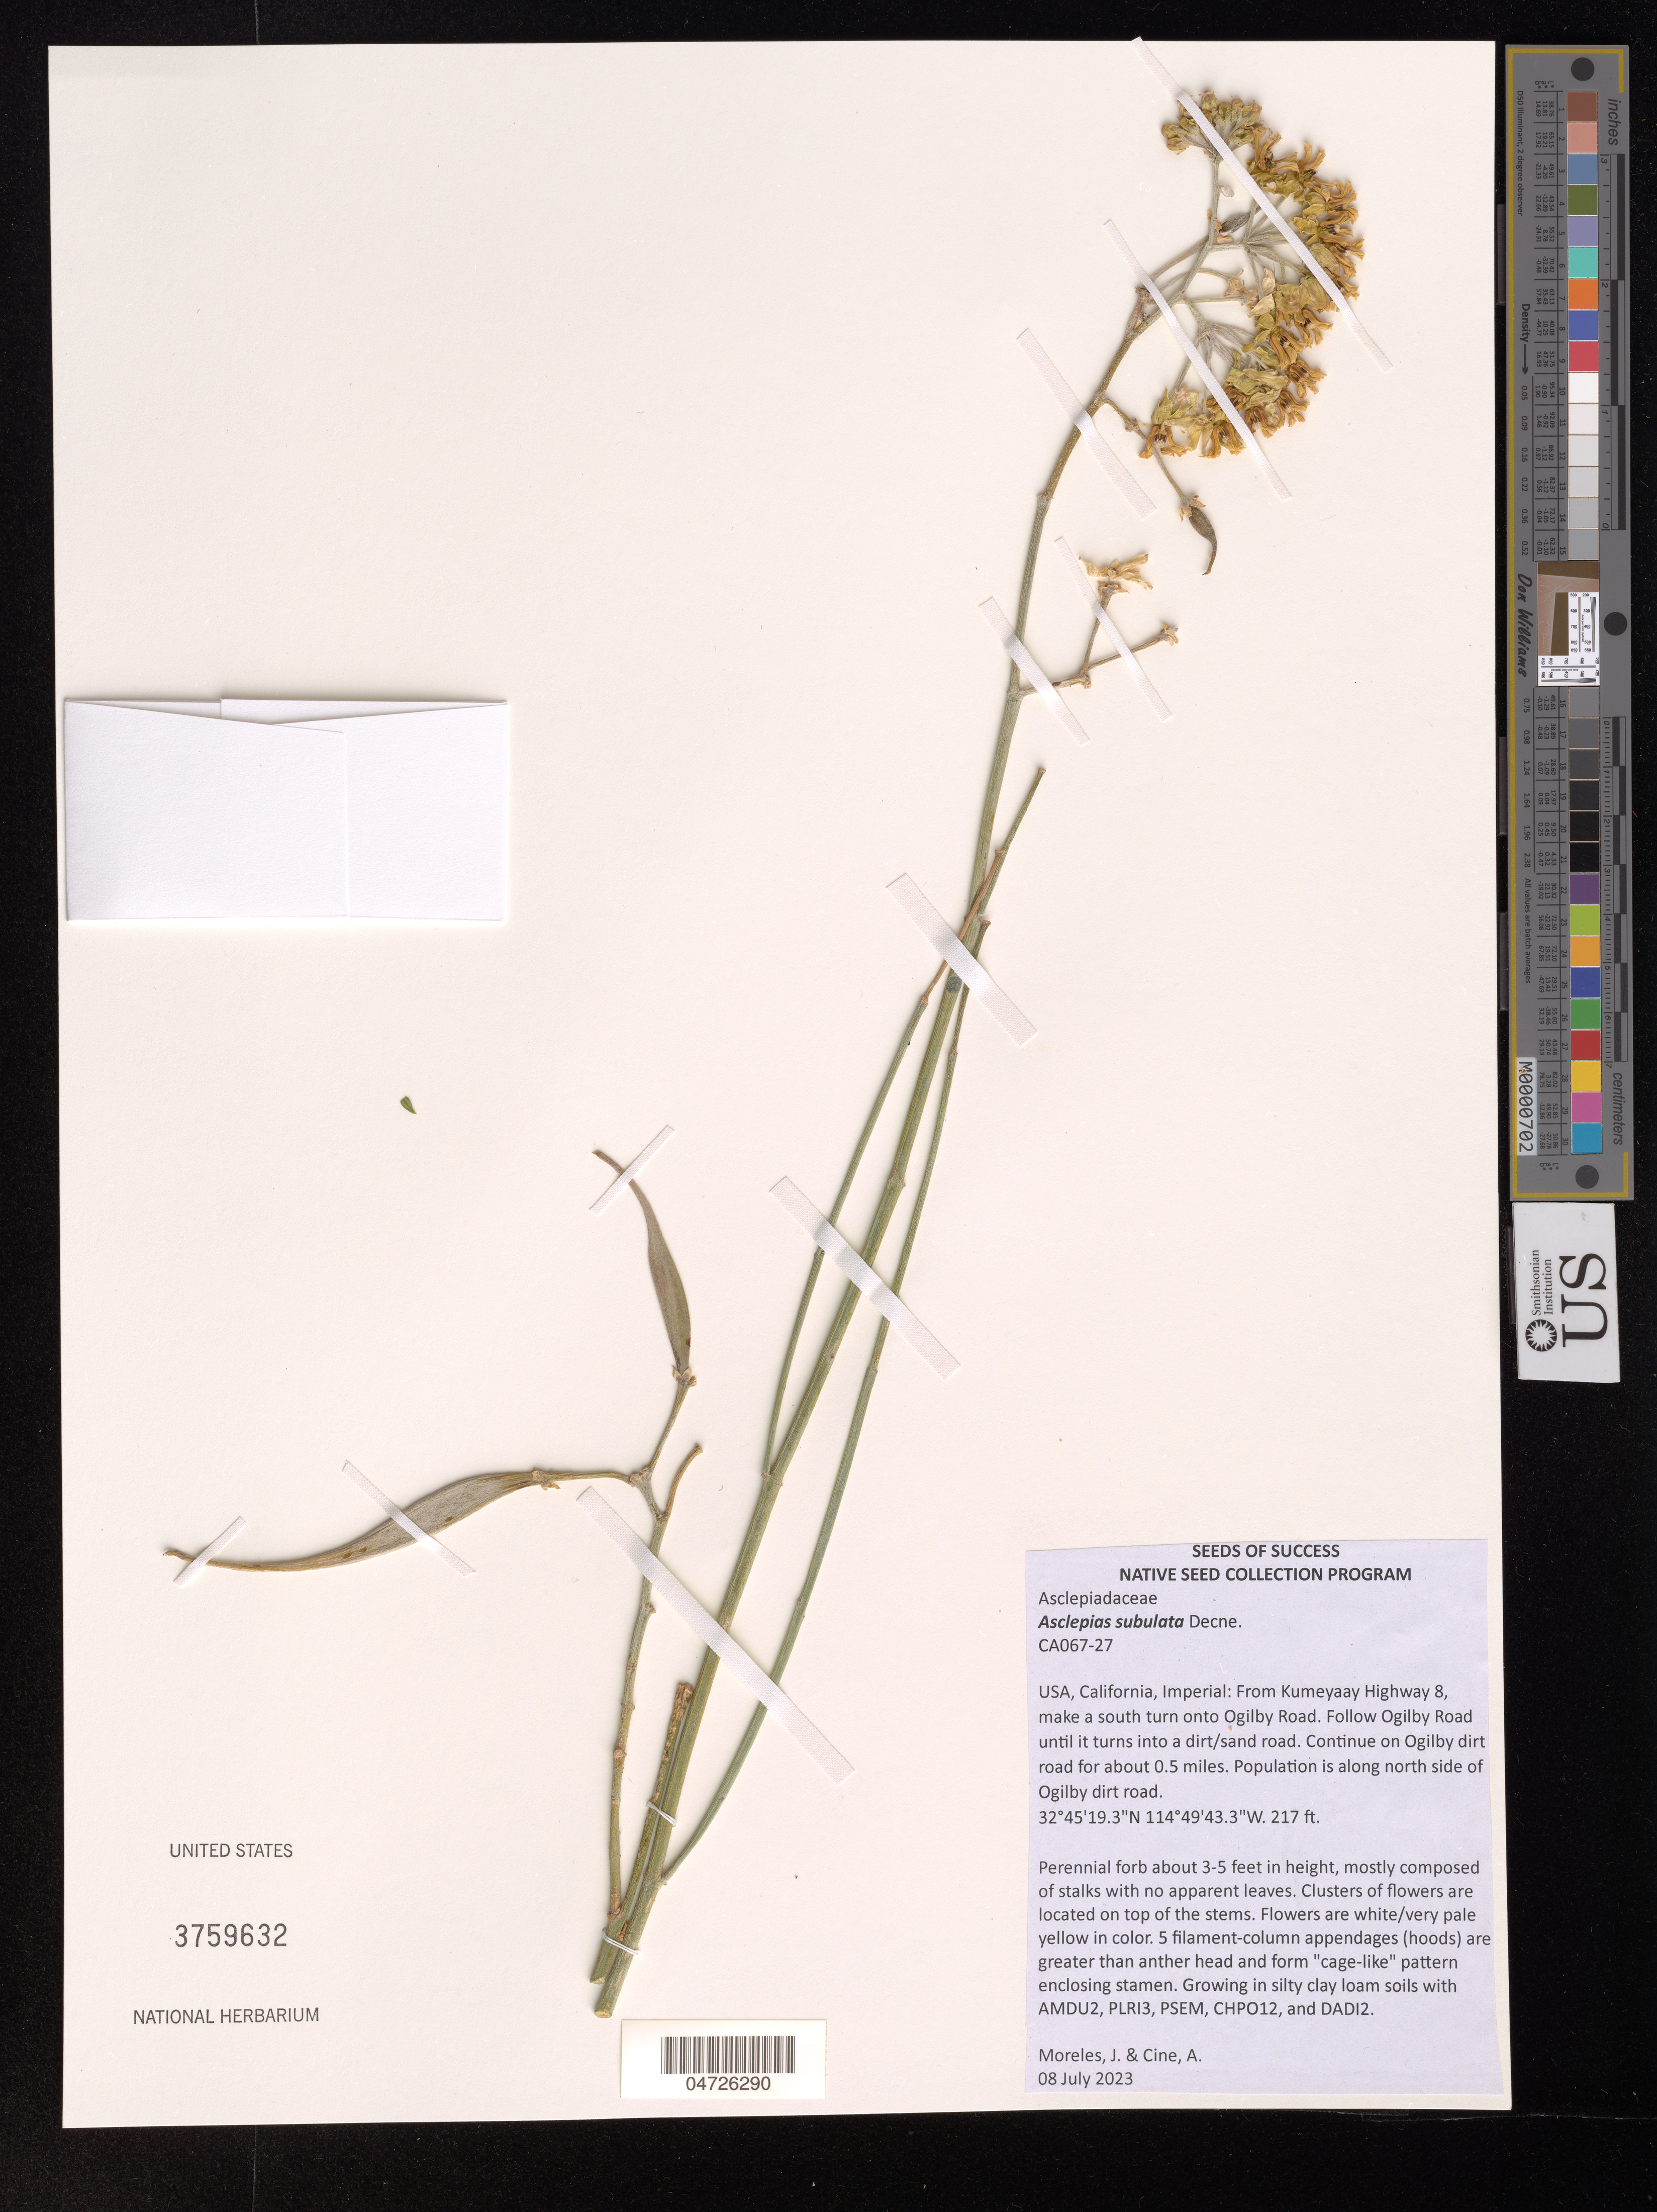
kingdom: Plantae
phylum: Tracheophyta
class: Magnoliopsida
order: Gentianales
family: Apocynaceae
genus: Asclepias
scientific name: Asclepias subulata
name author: Decne.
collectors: J. Moreles & A. Cine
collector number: CA067-27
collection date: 2023-07-08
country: United States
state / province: California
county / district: Imperial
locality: Imperial: From Kumeyaay Highway 8, make a south turn onto Ogilby Road. Follow Ogilby Road until it turns into a dirt/sand road. Continue on Ogilby dirt road for about 0.5 miles. Population is along north side of Ogilby dirt road.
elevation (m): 66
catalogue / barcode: US 3759632